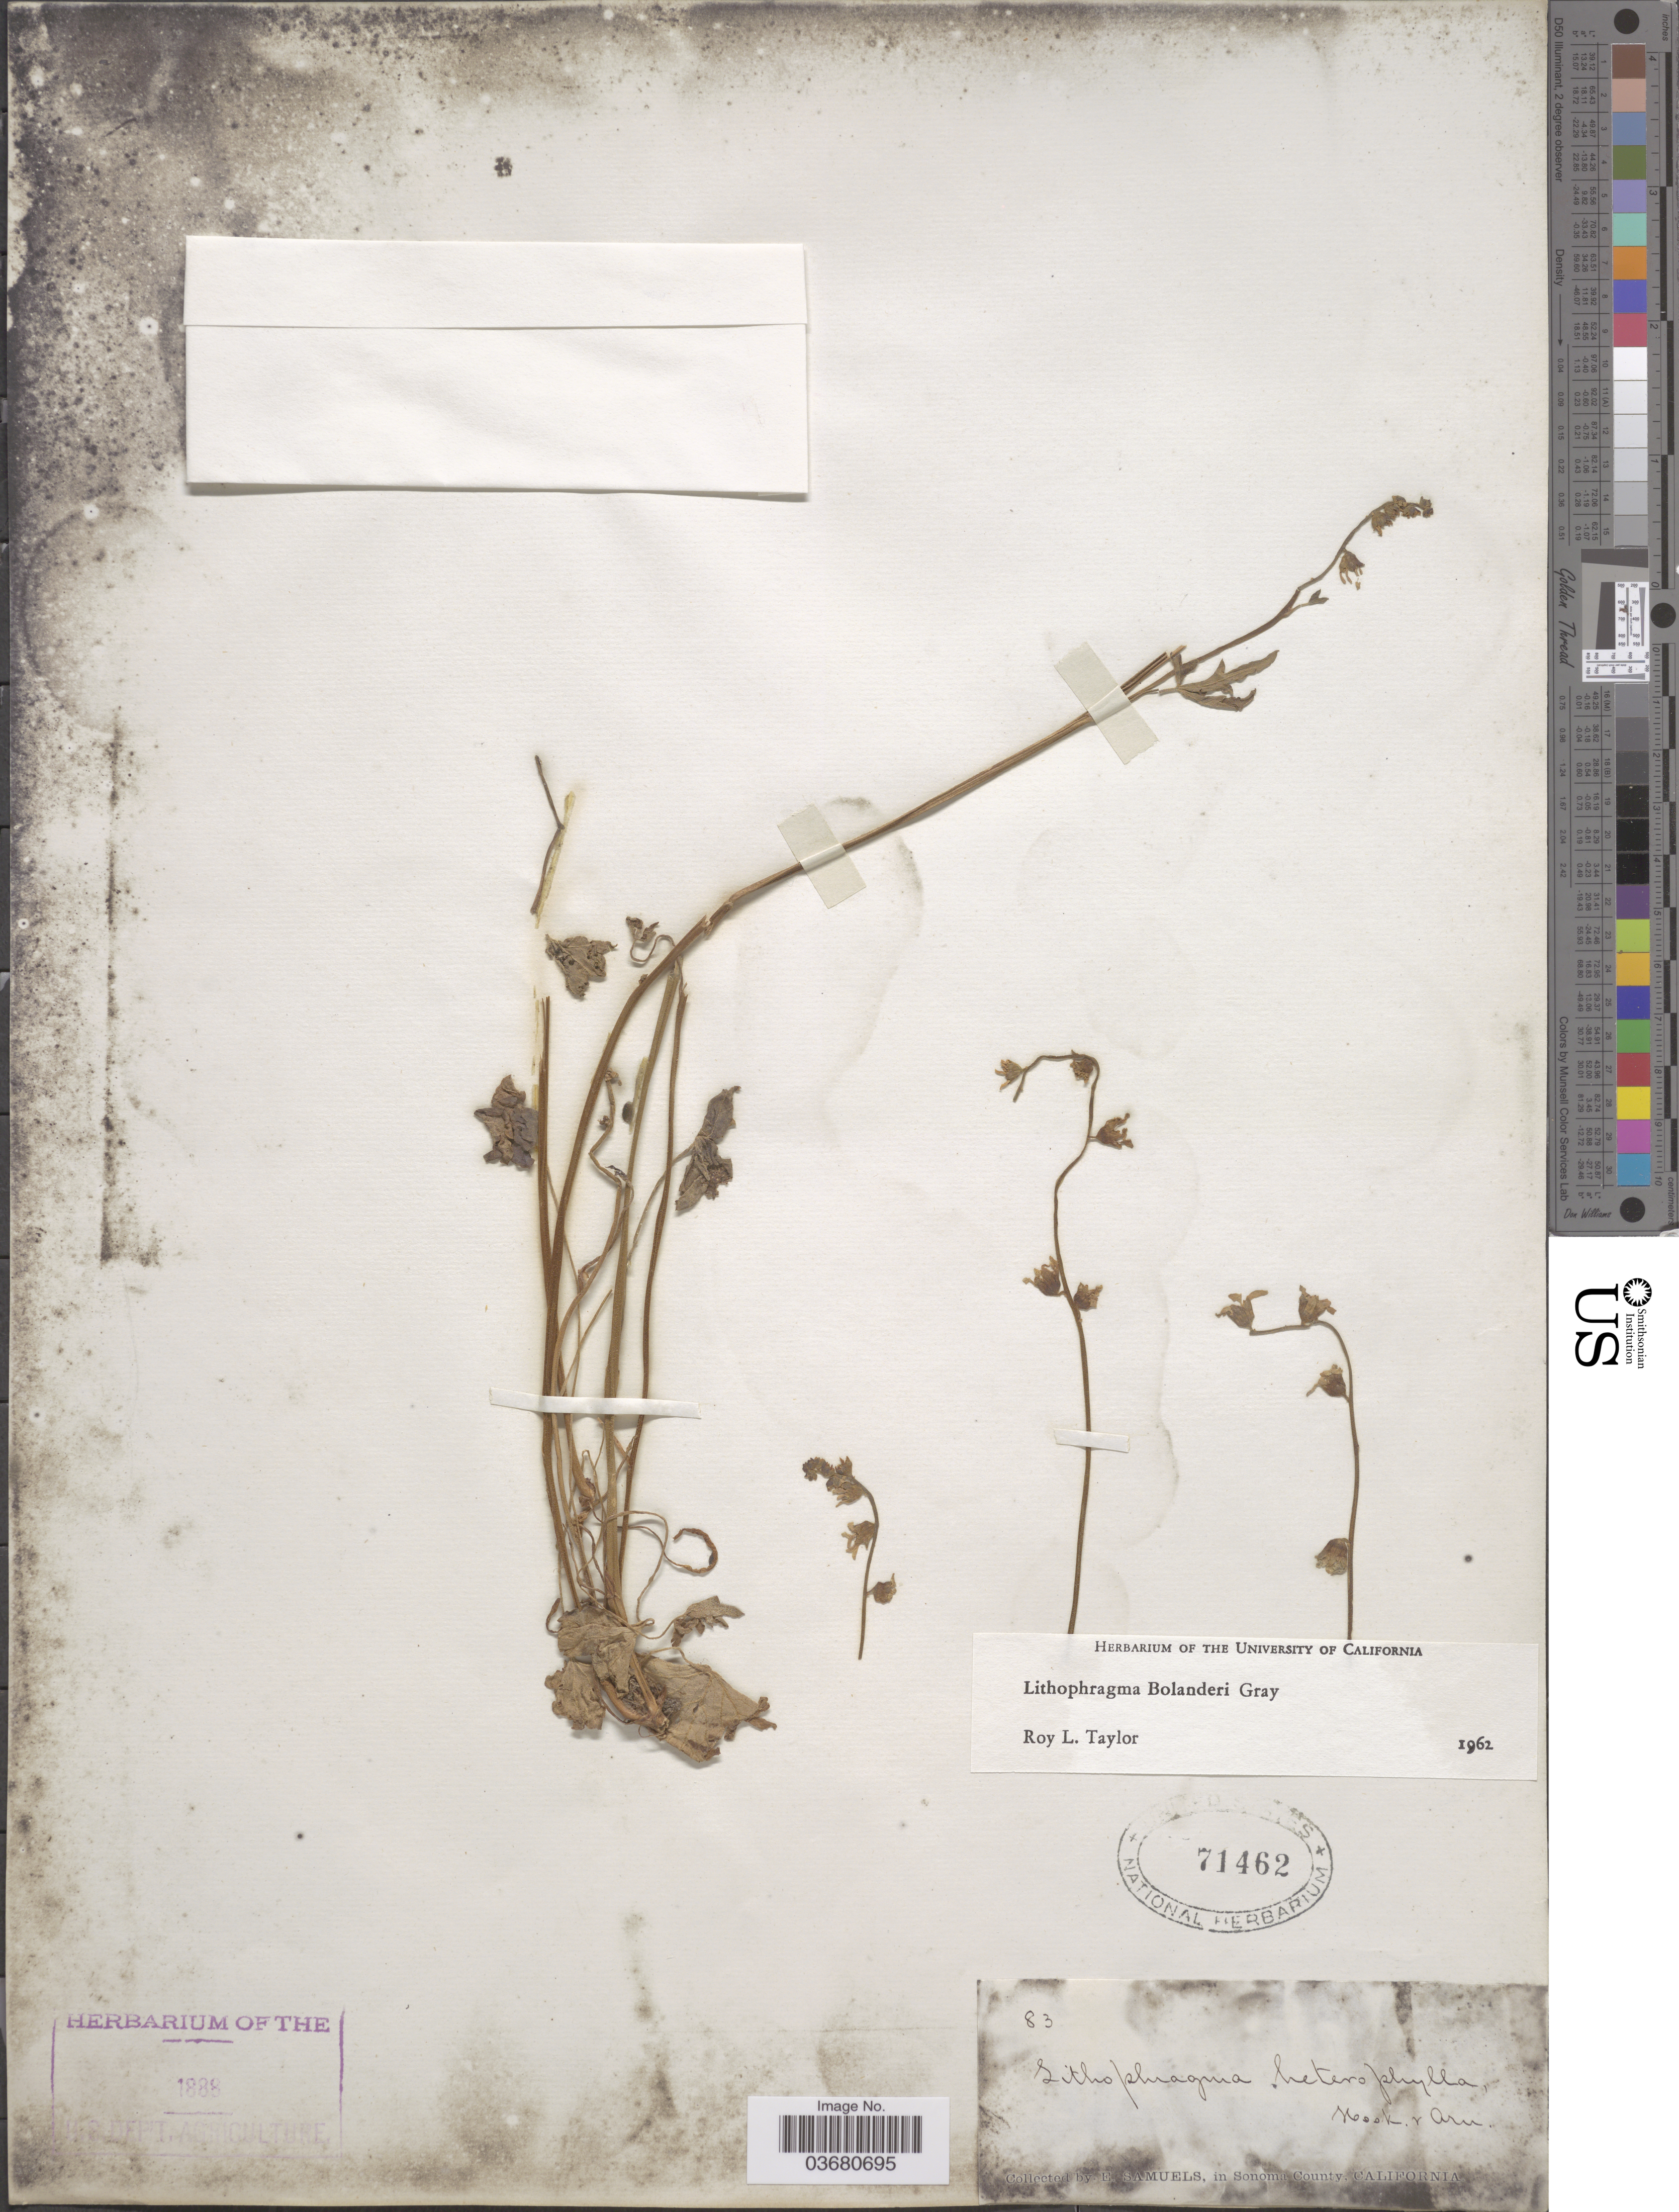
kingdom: Plantae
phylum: Tracheophyta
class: Magnoliopsida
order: Saxifragales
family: Saxifragaceae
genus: Lithophragma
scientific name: Lithophragma bolanderi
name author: A. Gray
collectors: E. Samuels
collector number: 83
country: United States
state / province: California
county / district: Sonoma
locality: In Sonoma County.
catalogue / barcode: US 71462